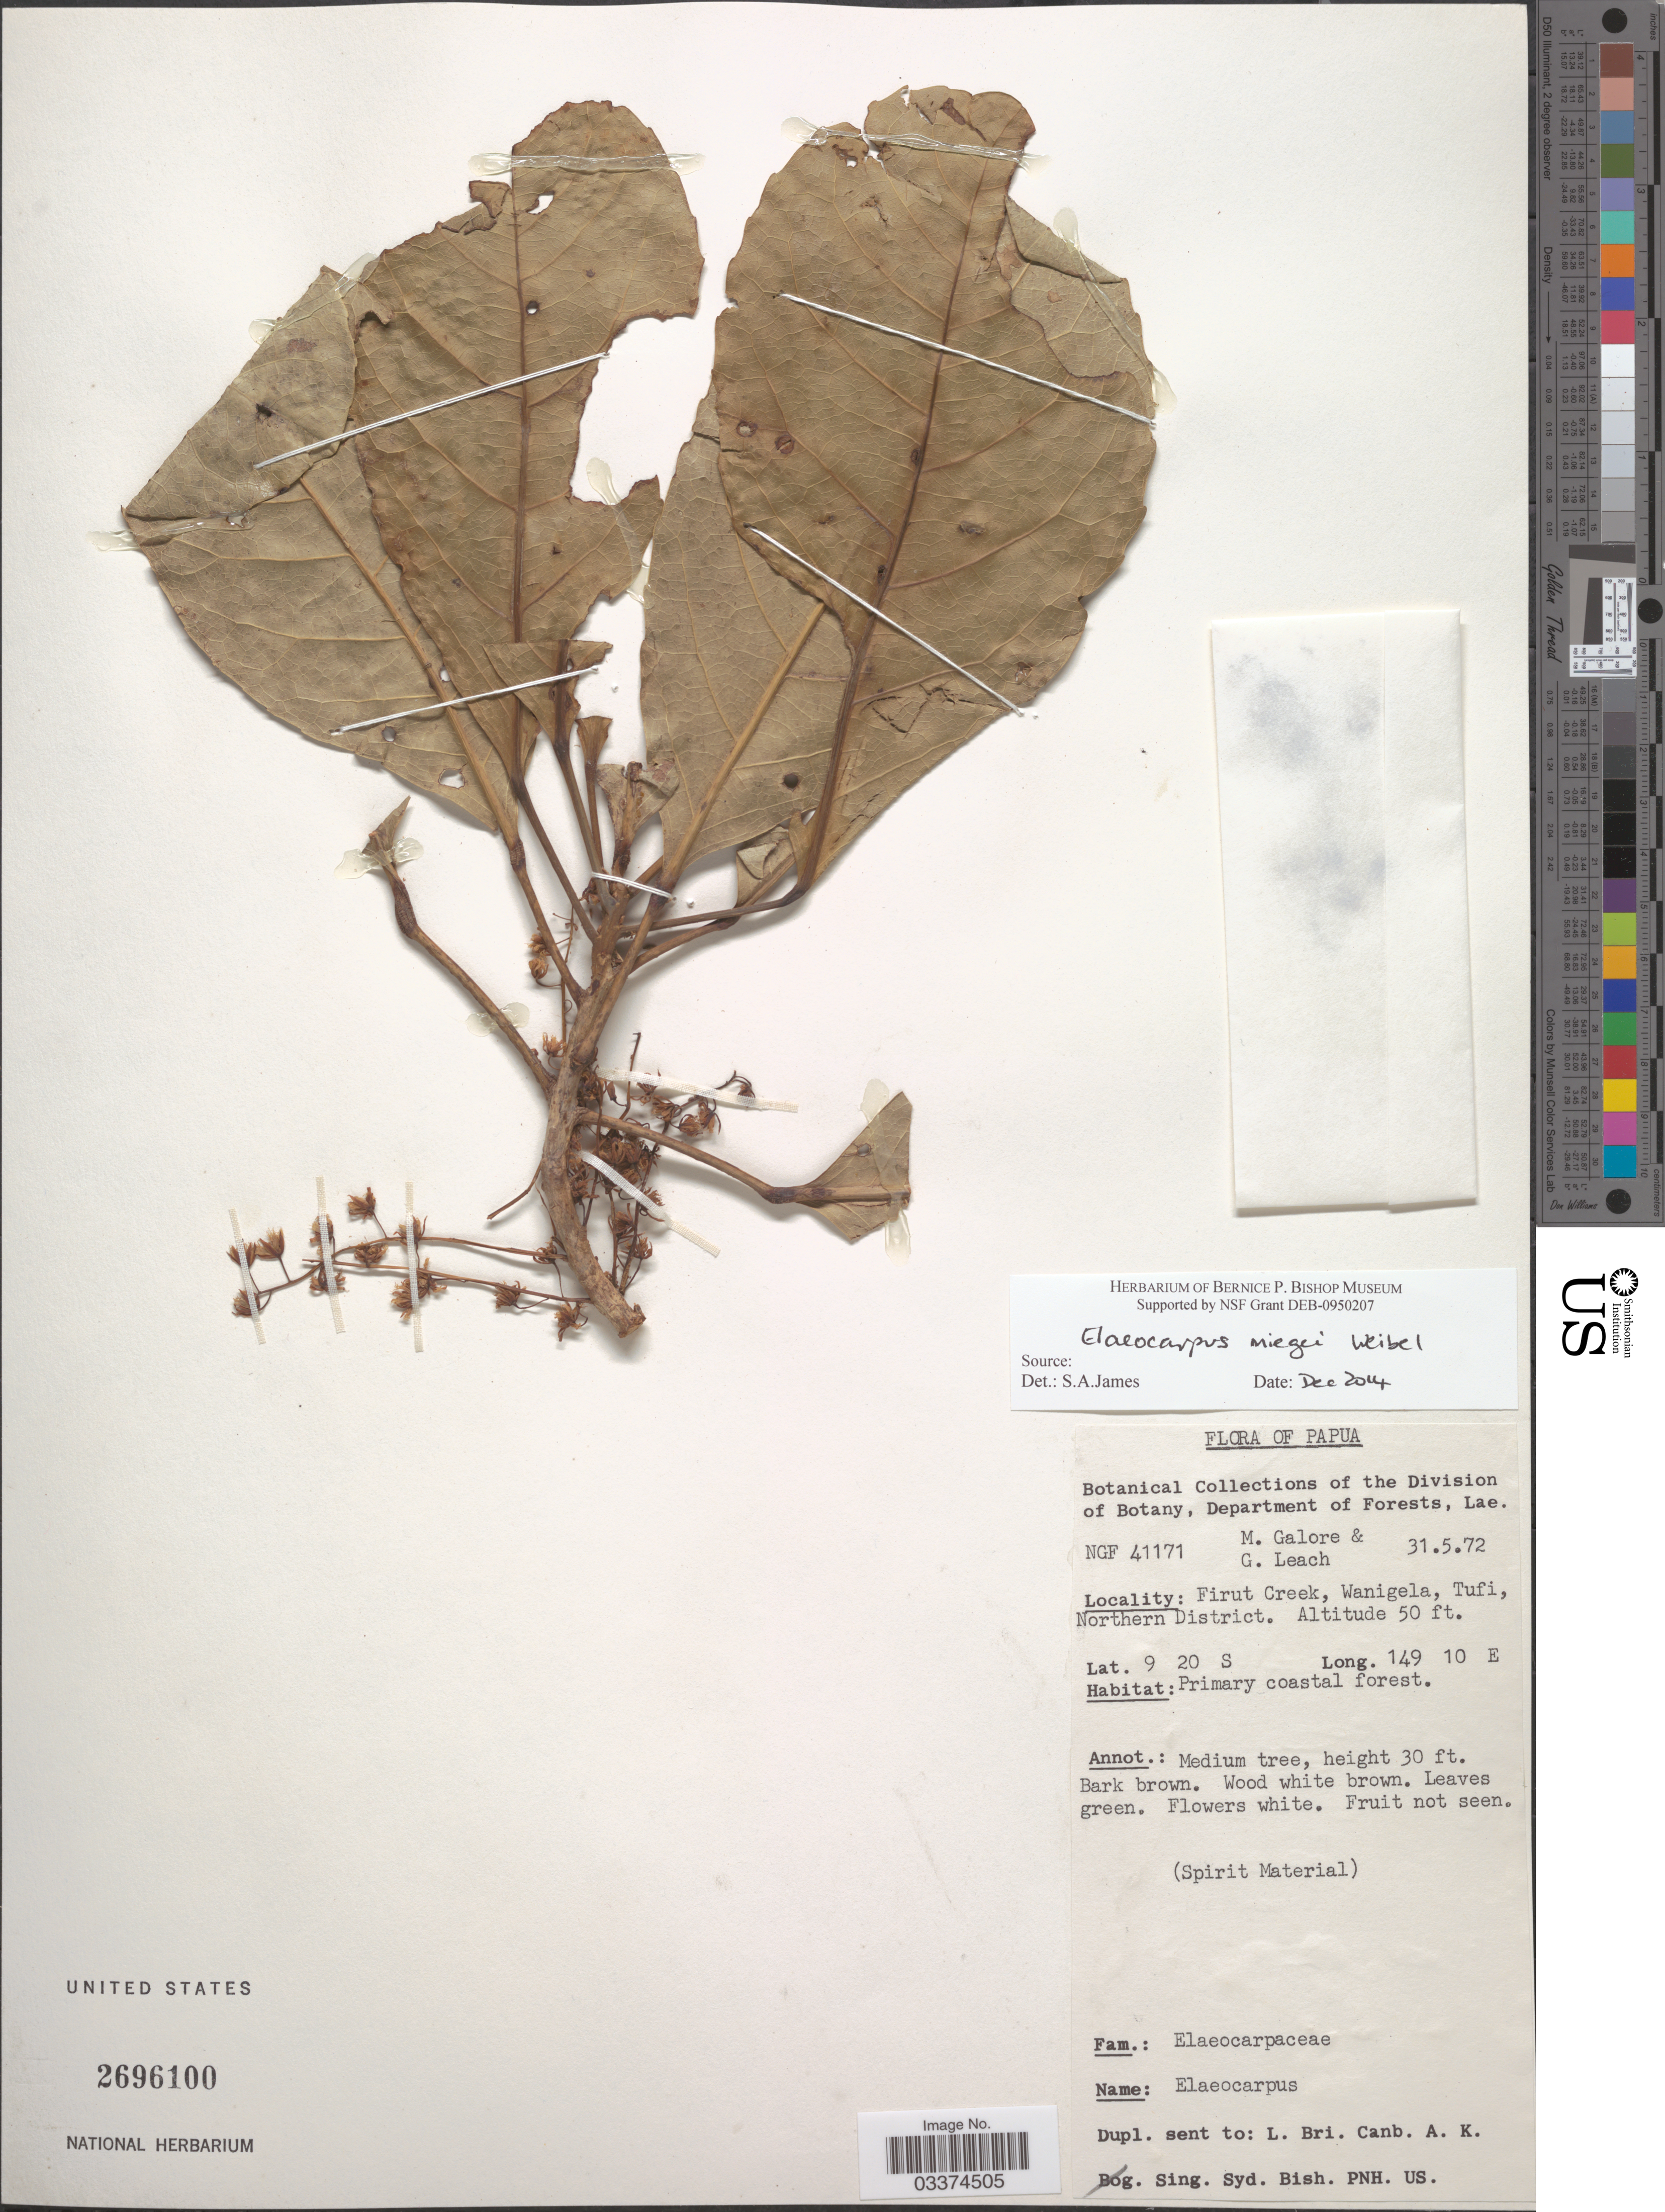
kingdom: Plantae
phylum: Tracheophyta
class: Magnoliopsida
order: Oxalidales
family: Elaeocarpaceae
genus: Elaeocarpus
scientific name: Elaeocarpus miegei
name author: Weibel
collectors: M. Galore & G. Leach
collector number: NGF41171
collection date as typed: Transcribed d/m/y: 31/5/72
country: Papua New Guinea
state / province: Northern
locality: Papua, Firut Creek, Wanigela, Tufi, Northern District.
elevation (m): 15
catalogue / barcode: US 2696100